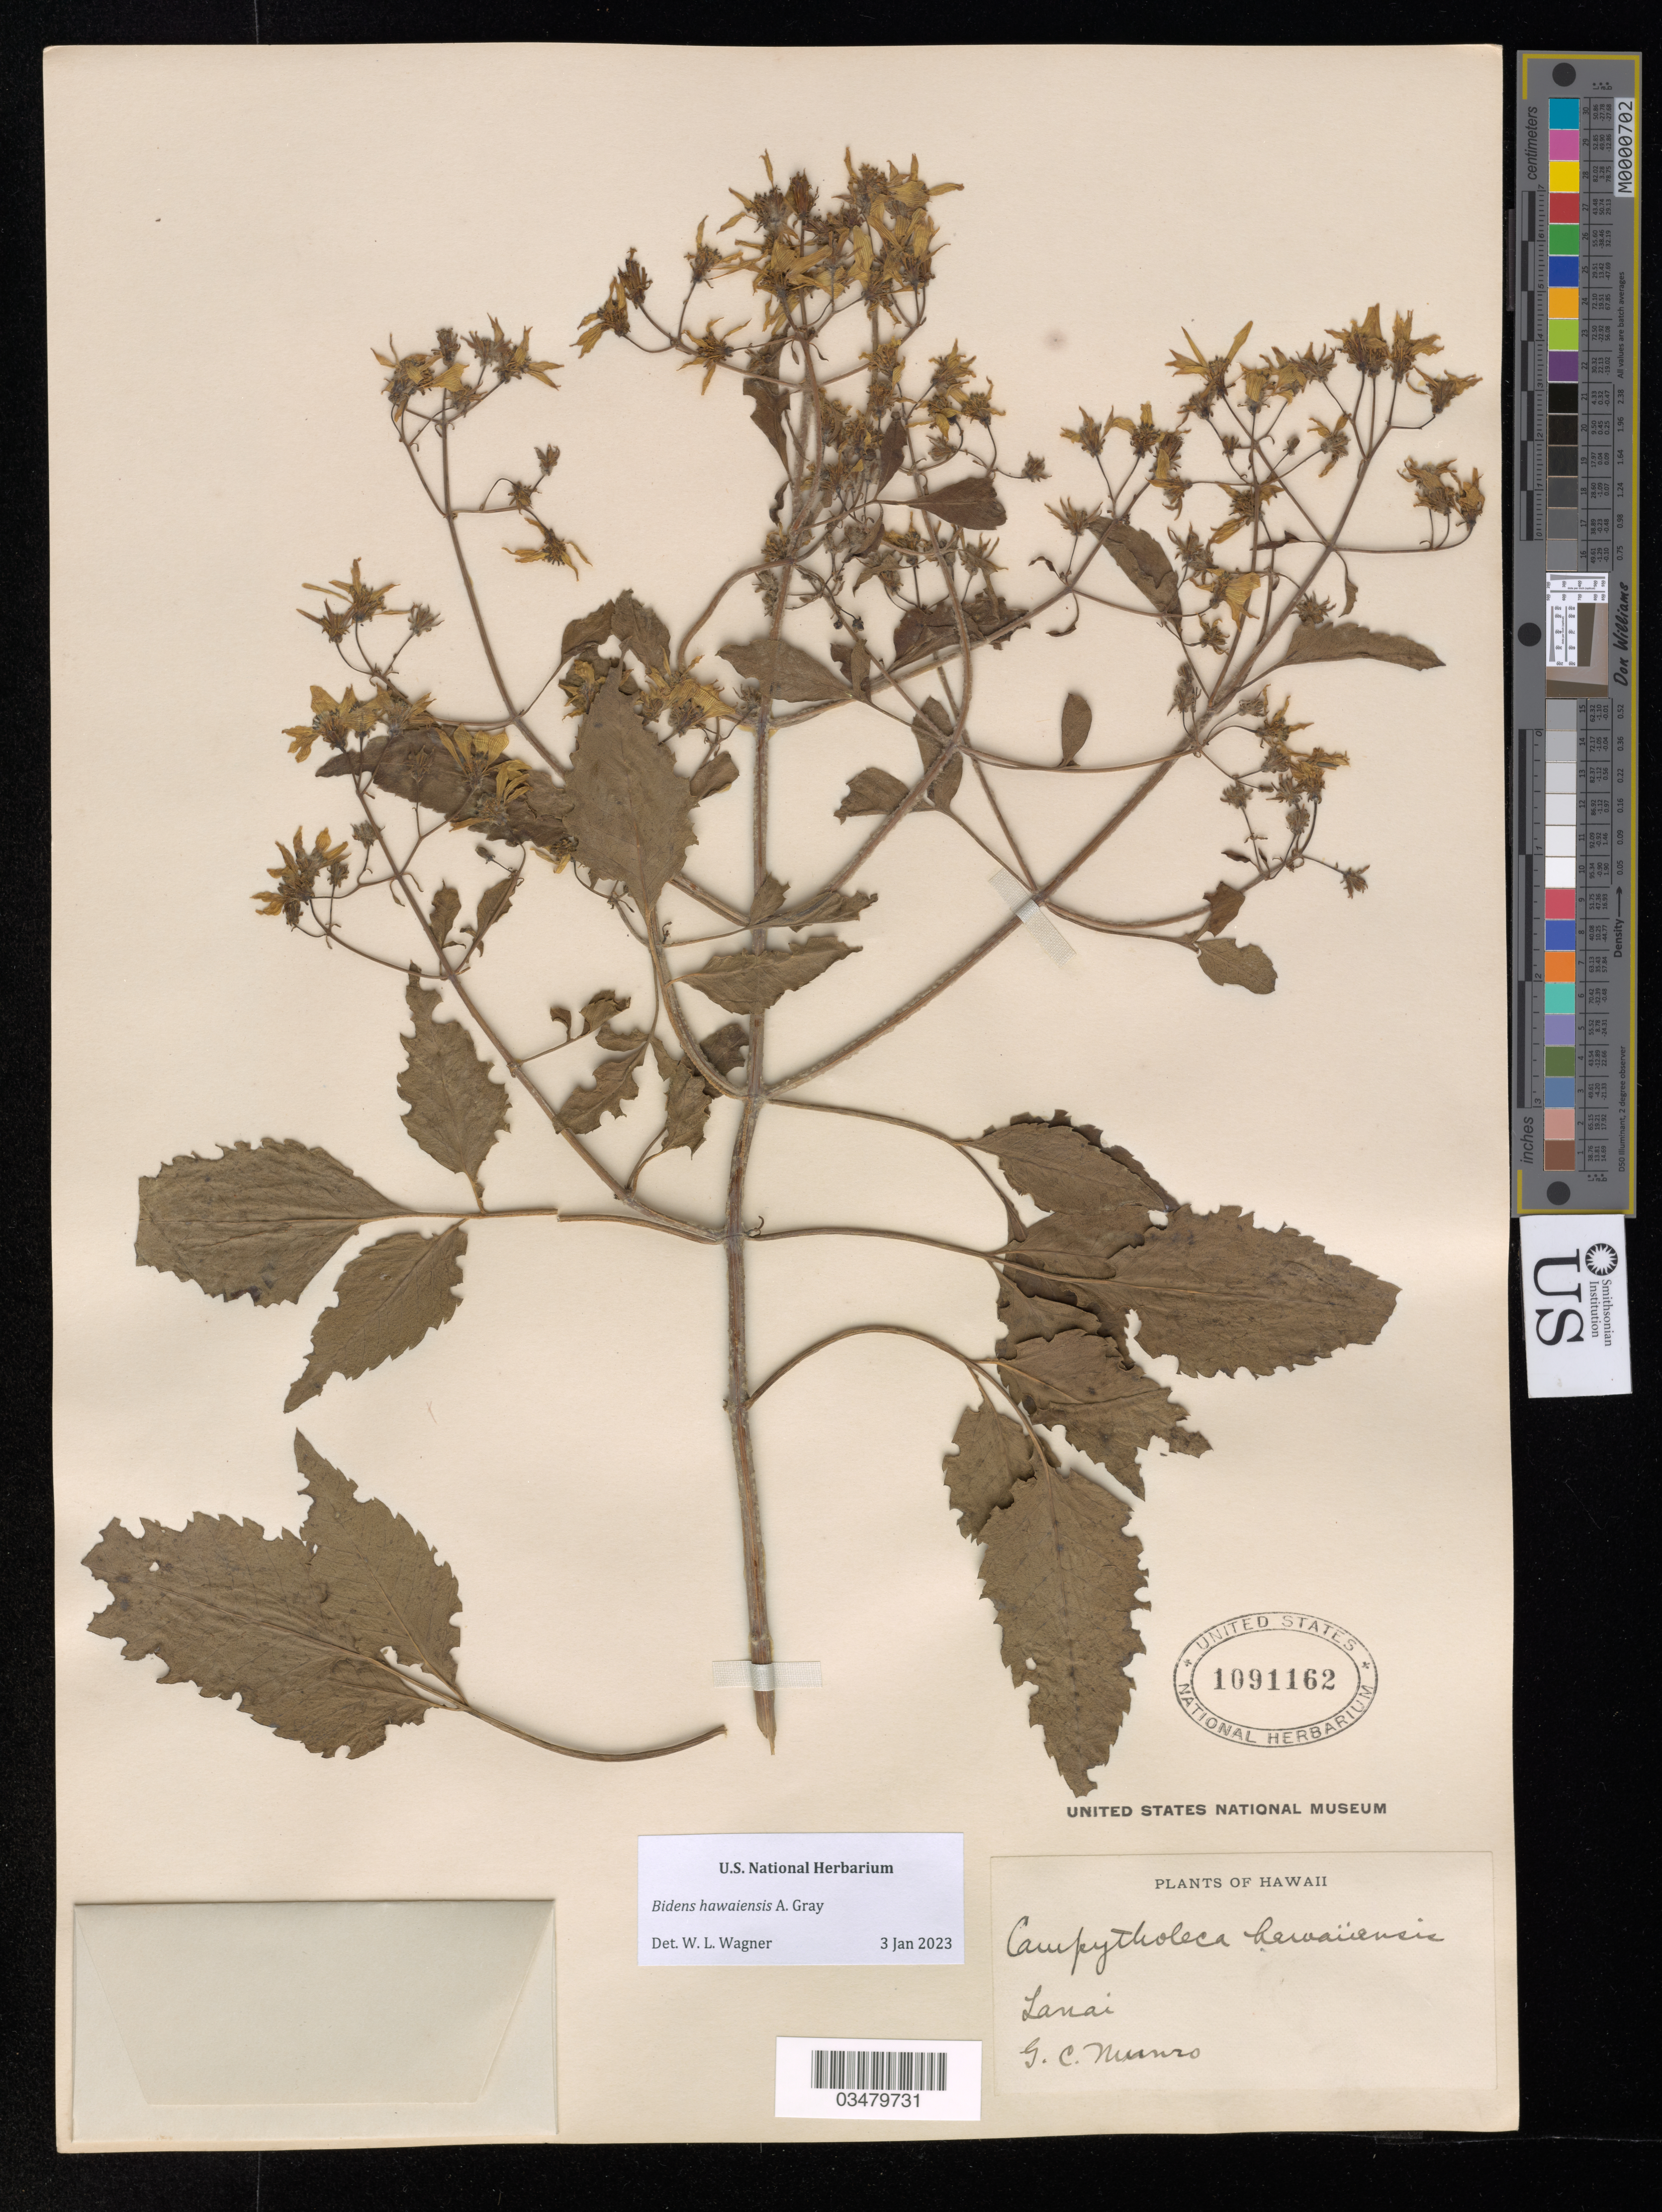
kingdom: Plantae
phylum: Tracheophyta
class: Magnoliopsida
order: Asterales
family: Asteraceae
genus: Bidens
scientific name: Bidens hawaiensis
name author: A. Gray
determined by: Wagner, W. L., (BOT), Smithsonian Institution - National Museum of Natural History (UNITED STATES)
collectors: G. C. Munro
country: United States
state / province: Hawaii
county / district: Maui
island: Lana'i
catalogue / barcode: US 1091162